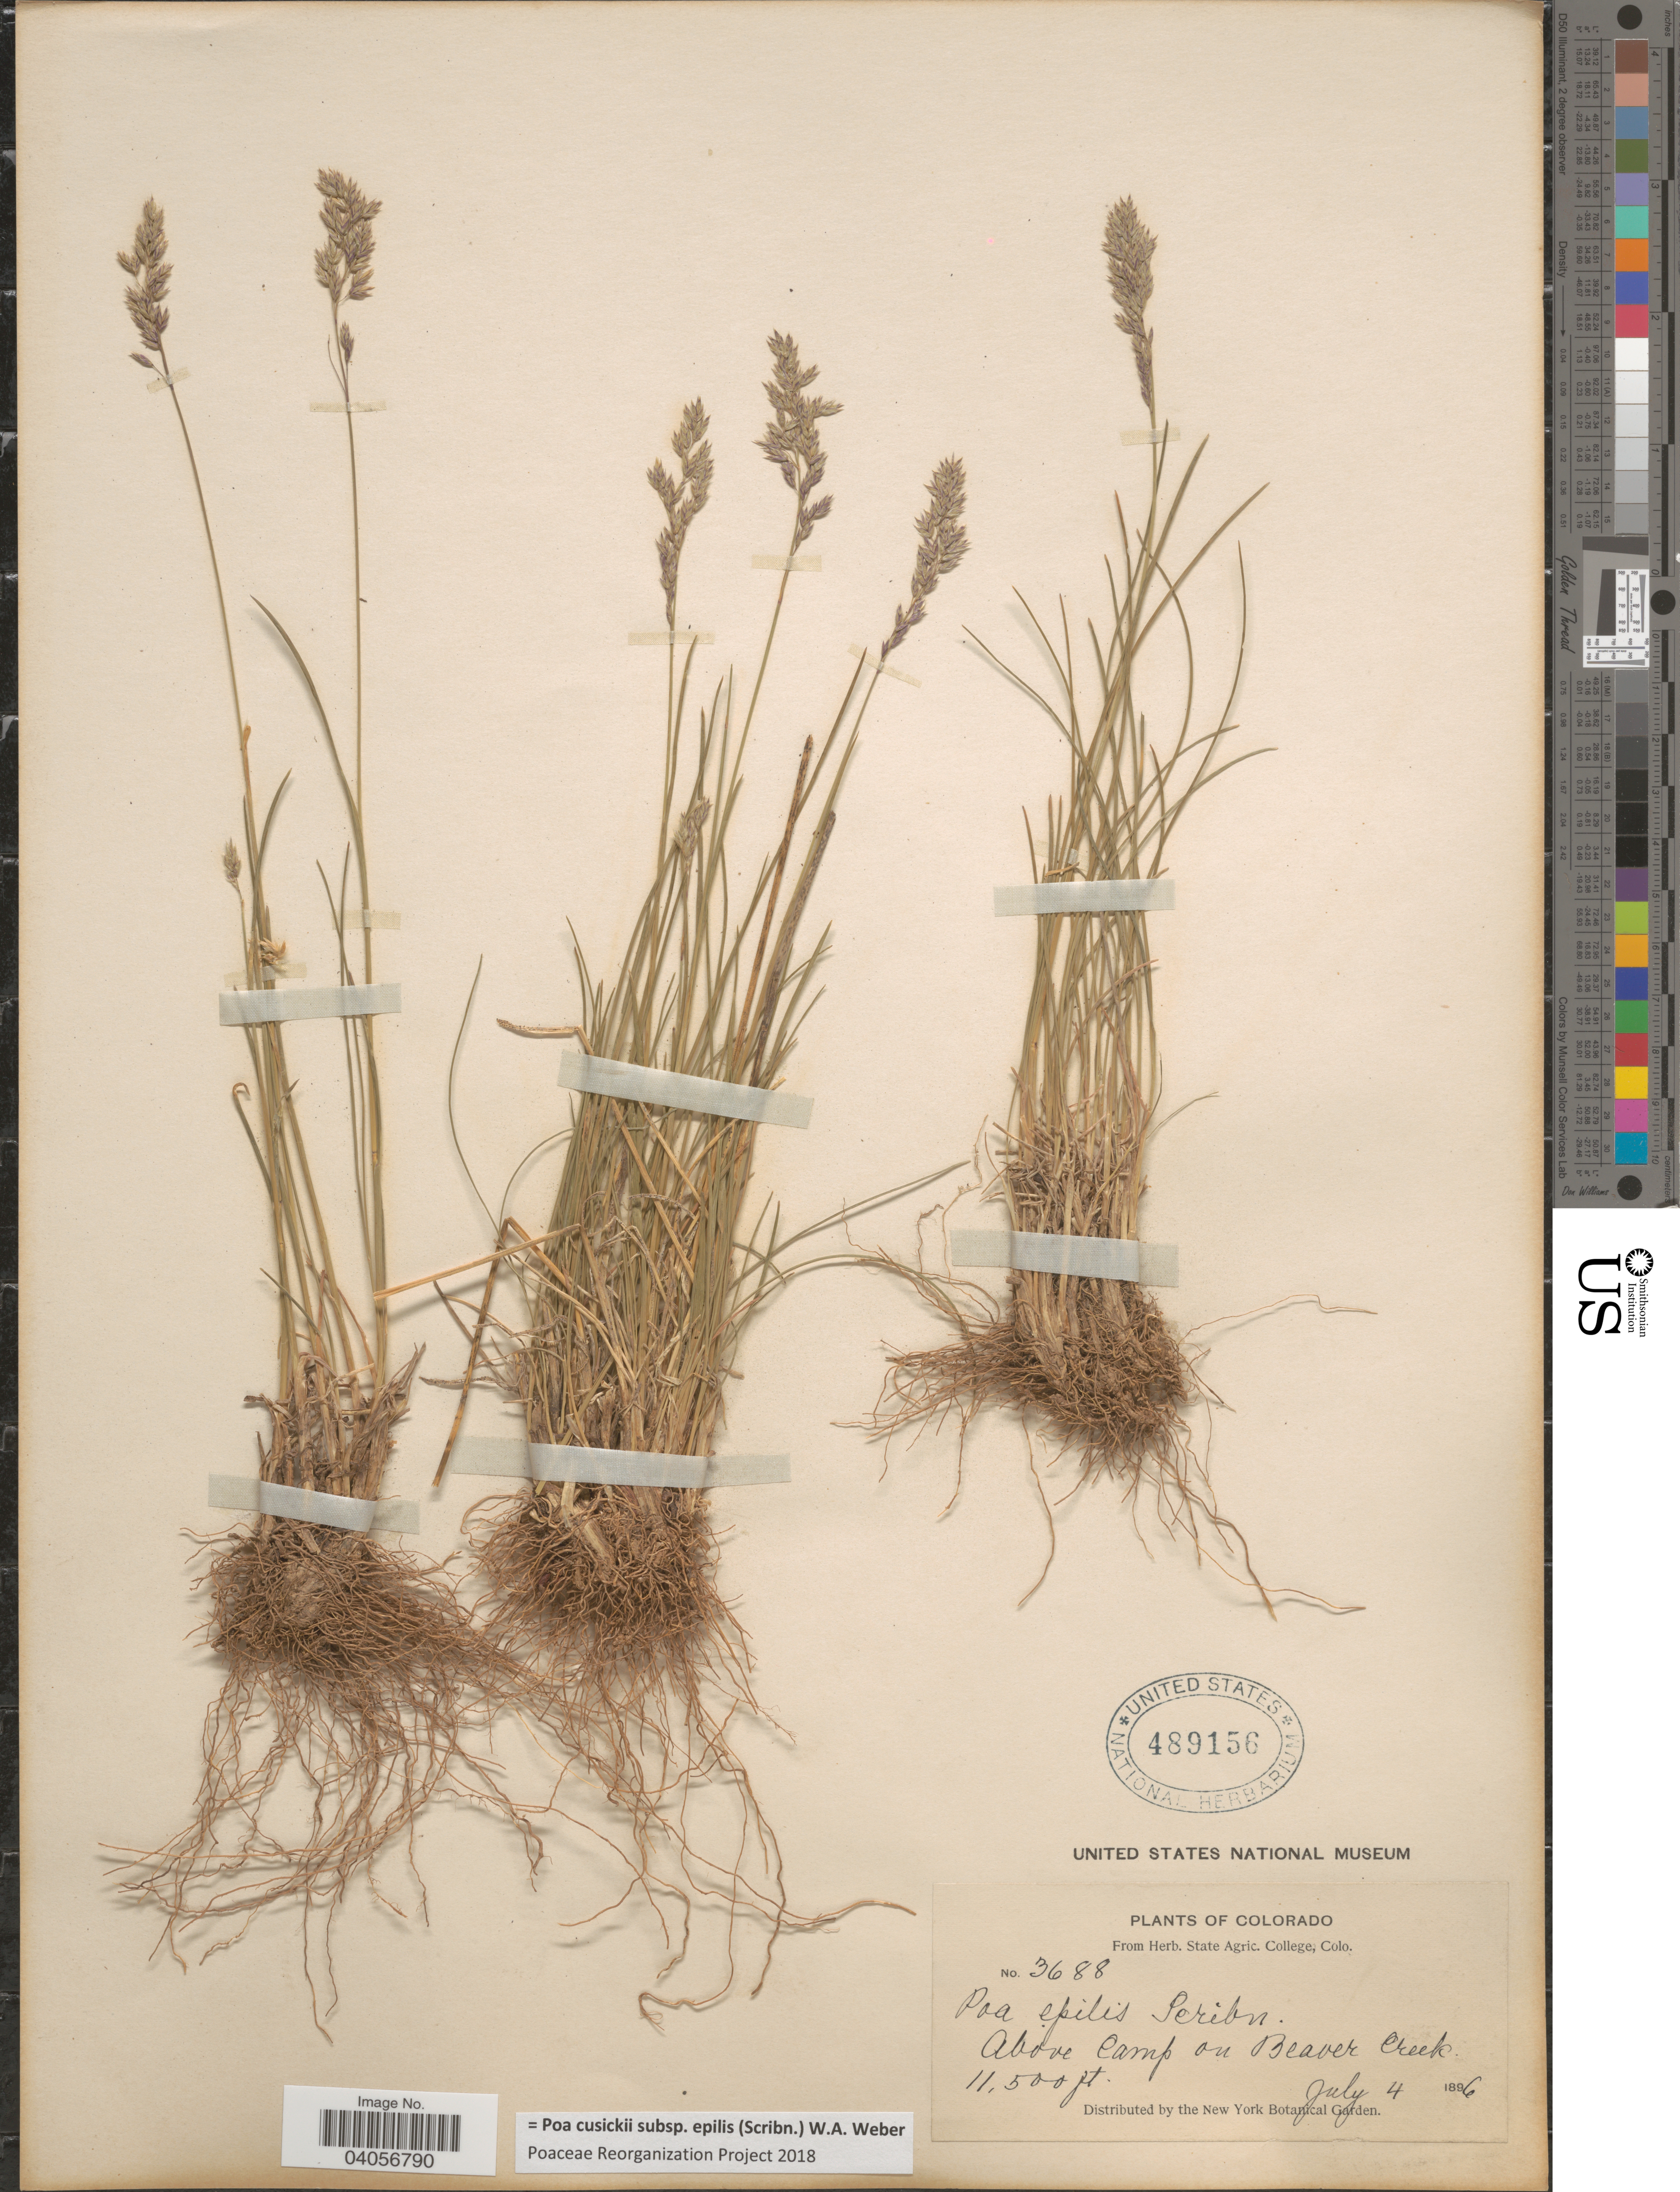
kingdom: Plantae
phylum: Tracheophyta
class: Liliopsida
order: Poales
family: Poaceae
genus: Poa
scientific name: Poa cusickii subsp. epilis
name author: (Scribn.) W.A. Weber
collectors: ex herb. State Agric. College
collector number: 3688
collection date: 1896-07-04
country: United States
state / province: Colorado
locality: Above Camp on Beaver Creek.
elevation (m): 3505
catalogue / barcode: US 489156